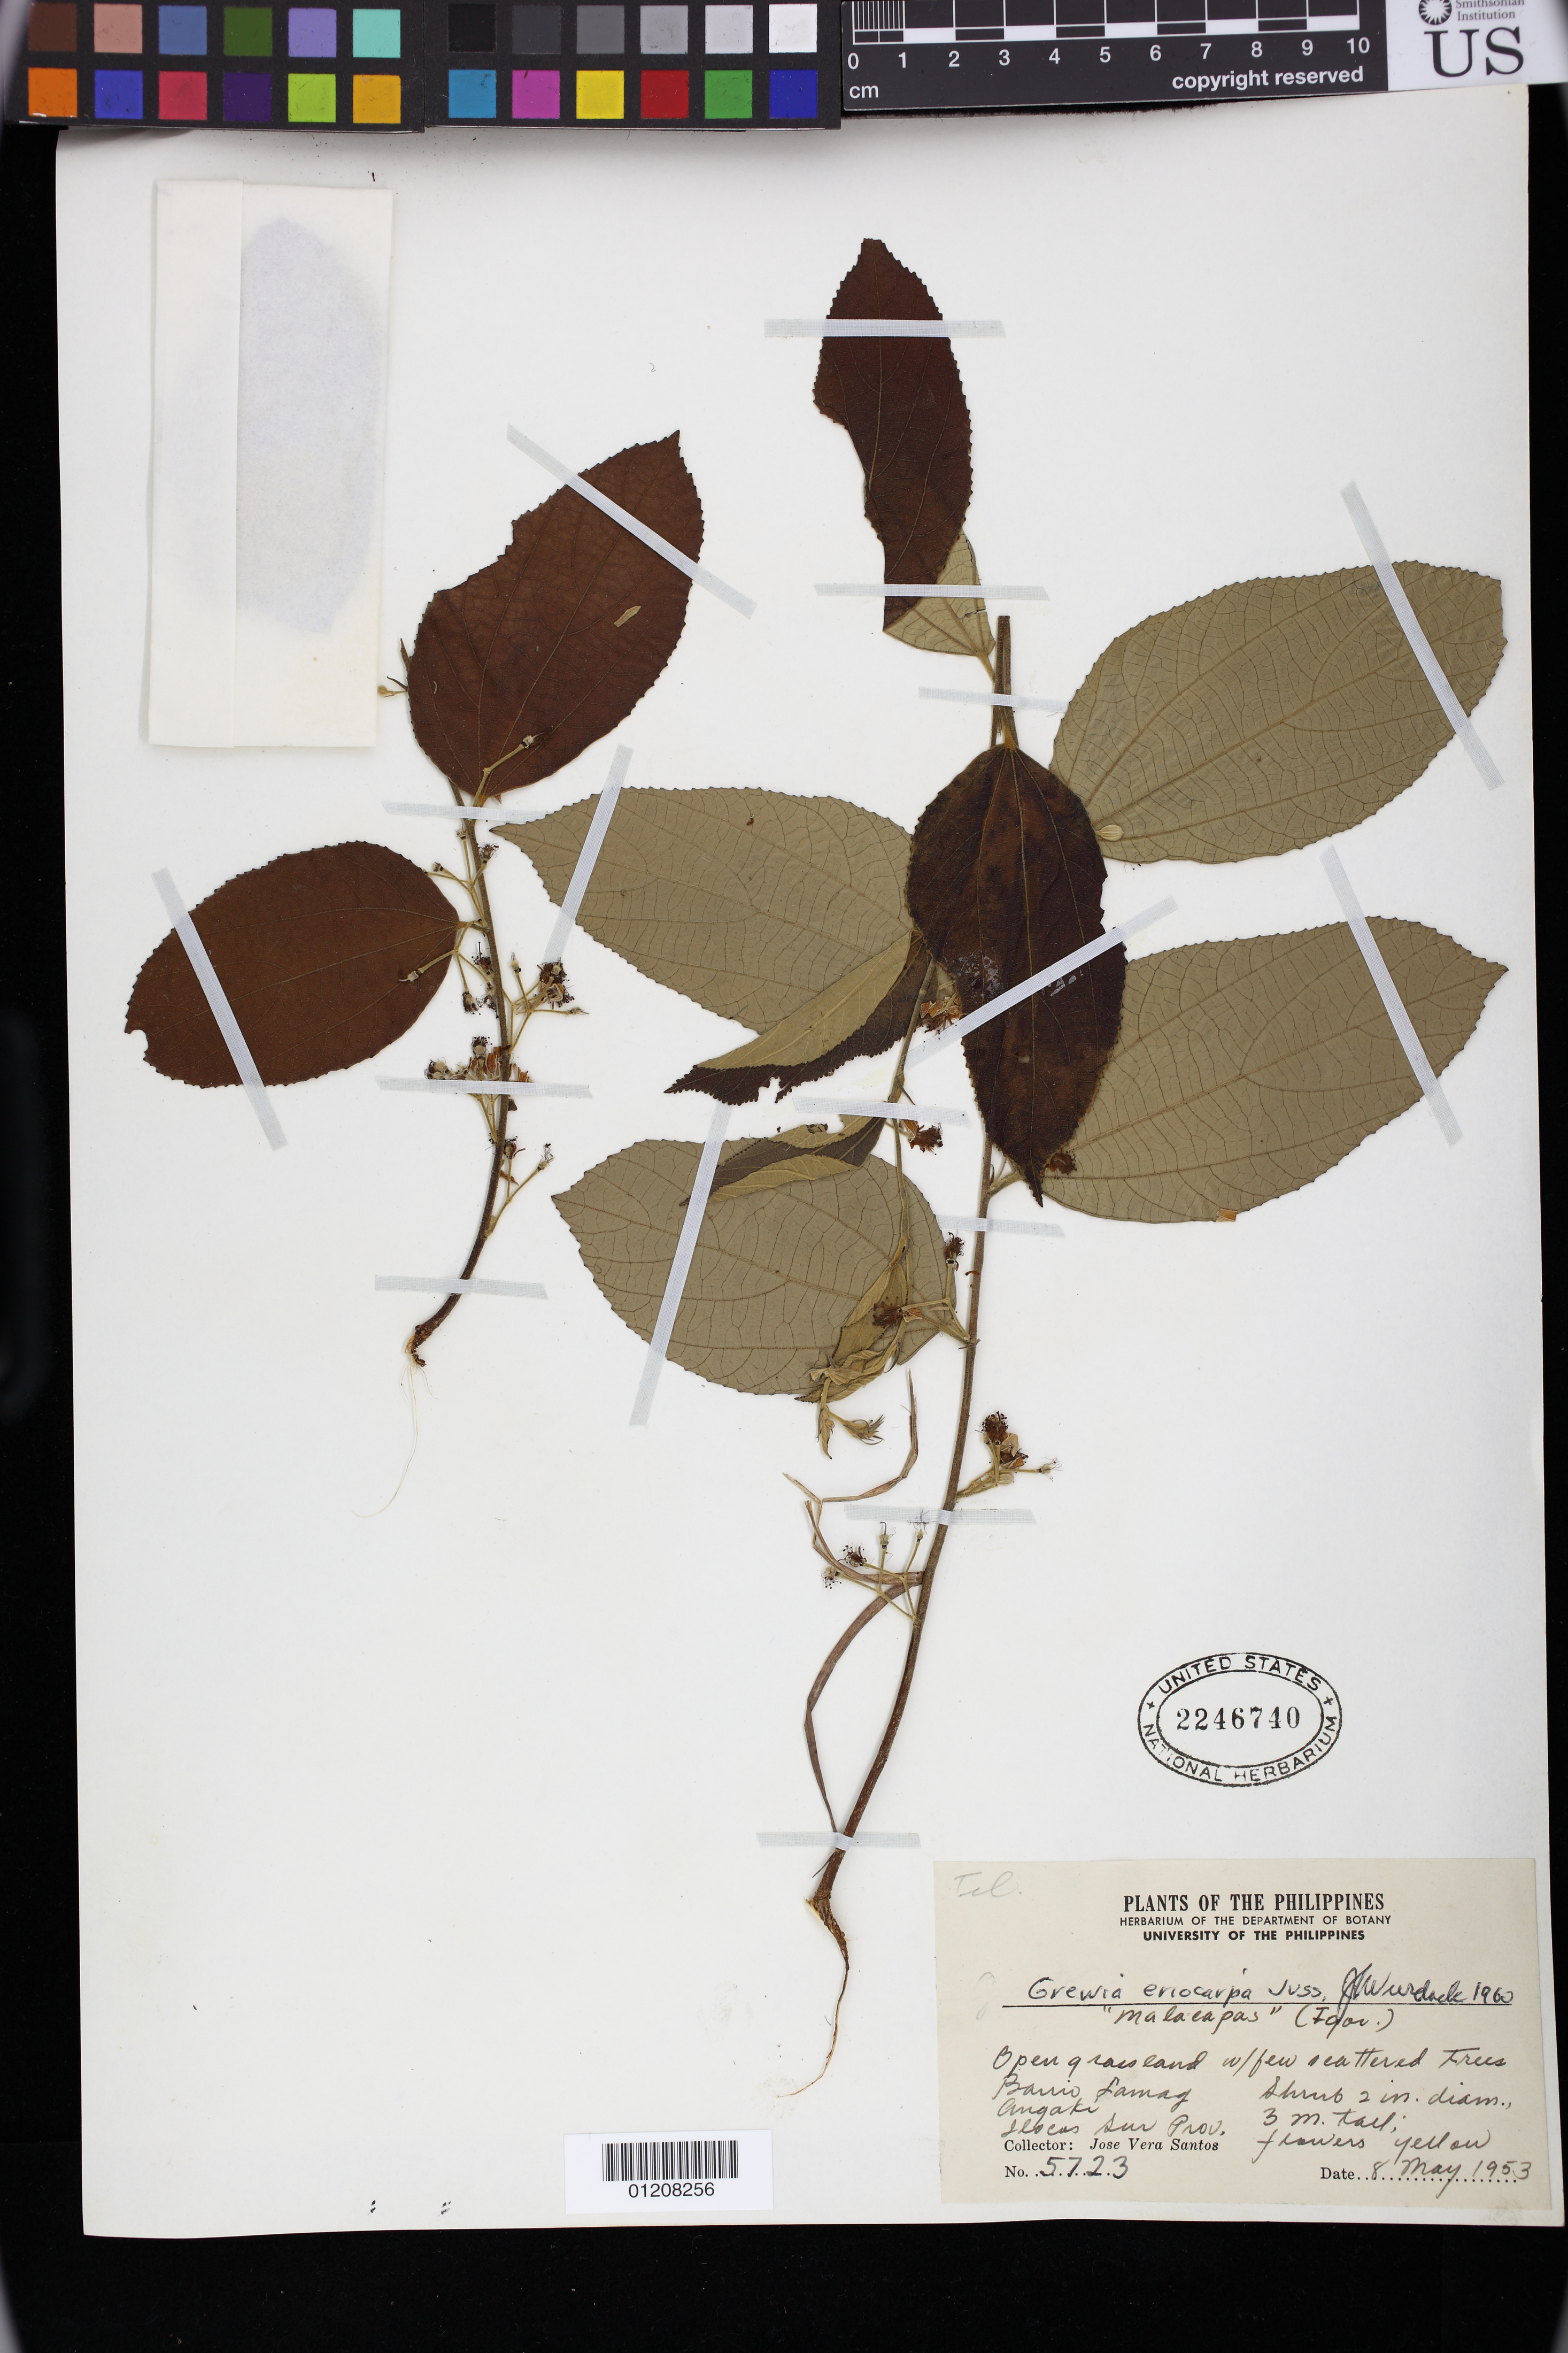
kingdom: Plantae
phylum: Tracheophyta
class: Magnoliopsida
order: Malvales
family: Malvaceae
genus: Grewia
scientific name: Grewia eriocarpa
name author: Juss.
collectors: Vera Santos, J.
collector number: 5723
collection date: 1953-05-08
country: Philippines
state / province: Ilocos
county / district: Ilocos Sur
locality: Barrio Lamay. Angaki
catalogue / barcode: US 2246740